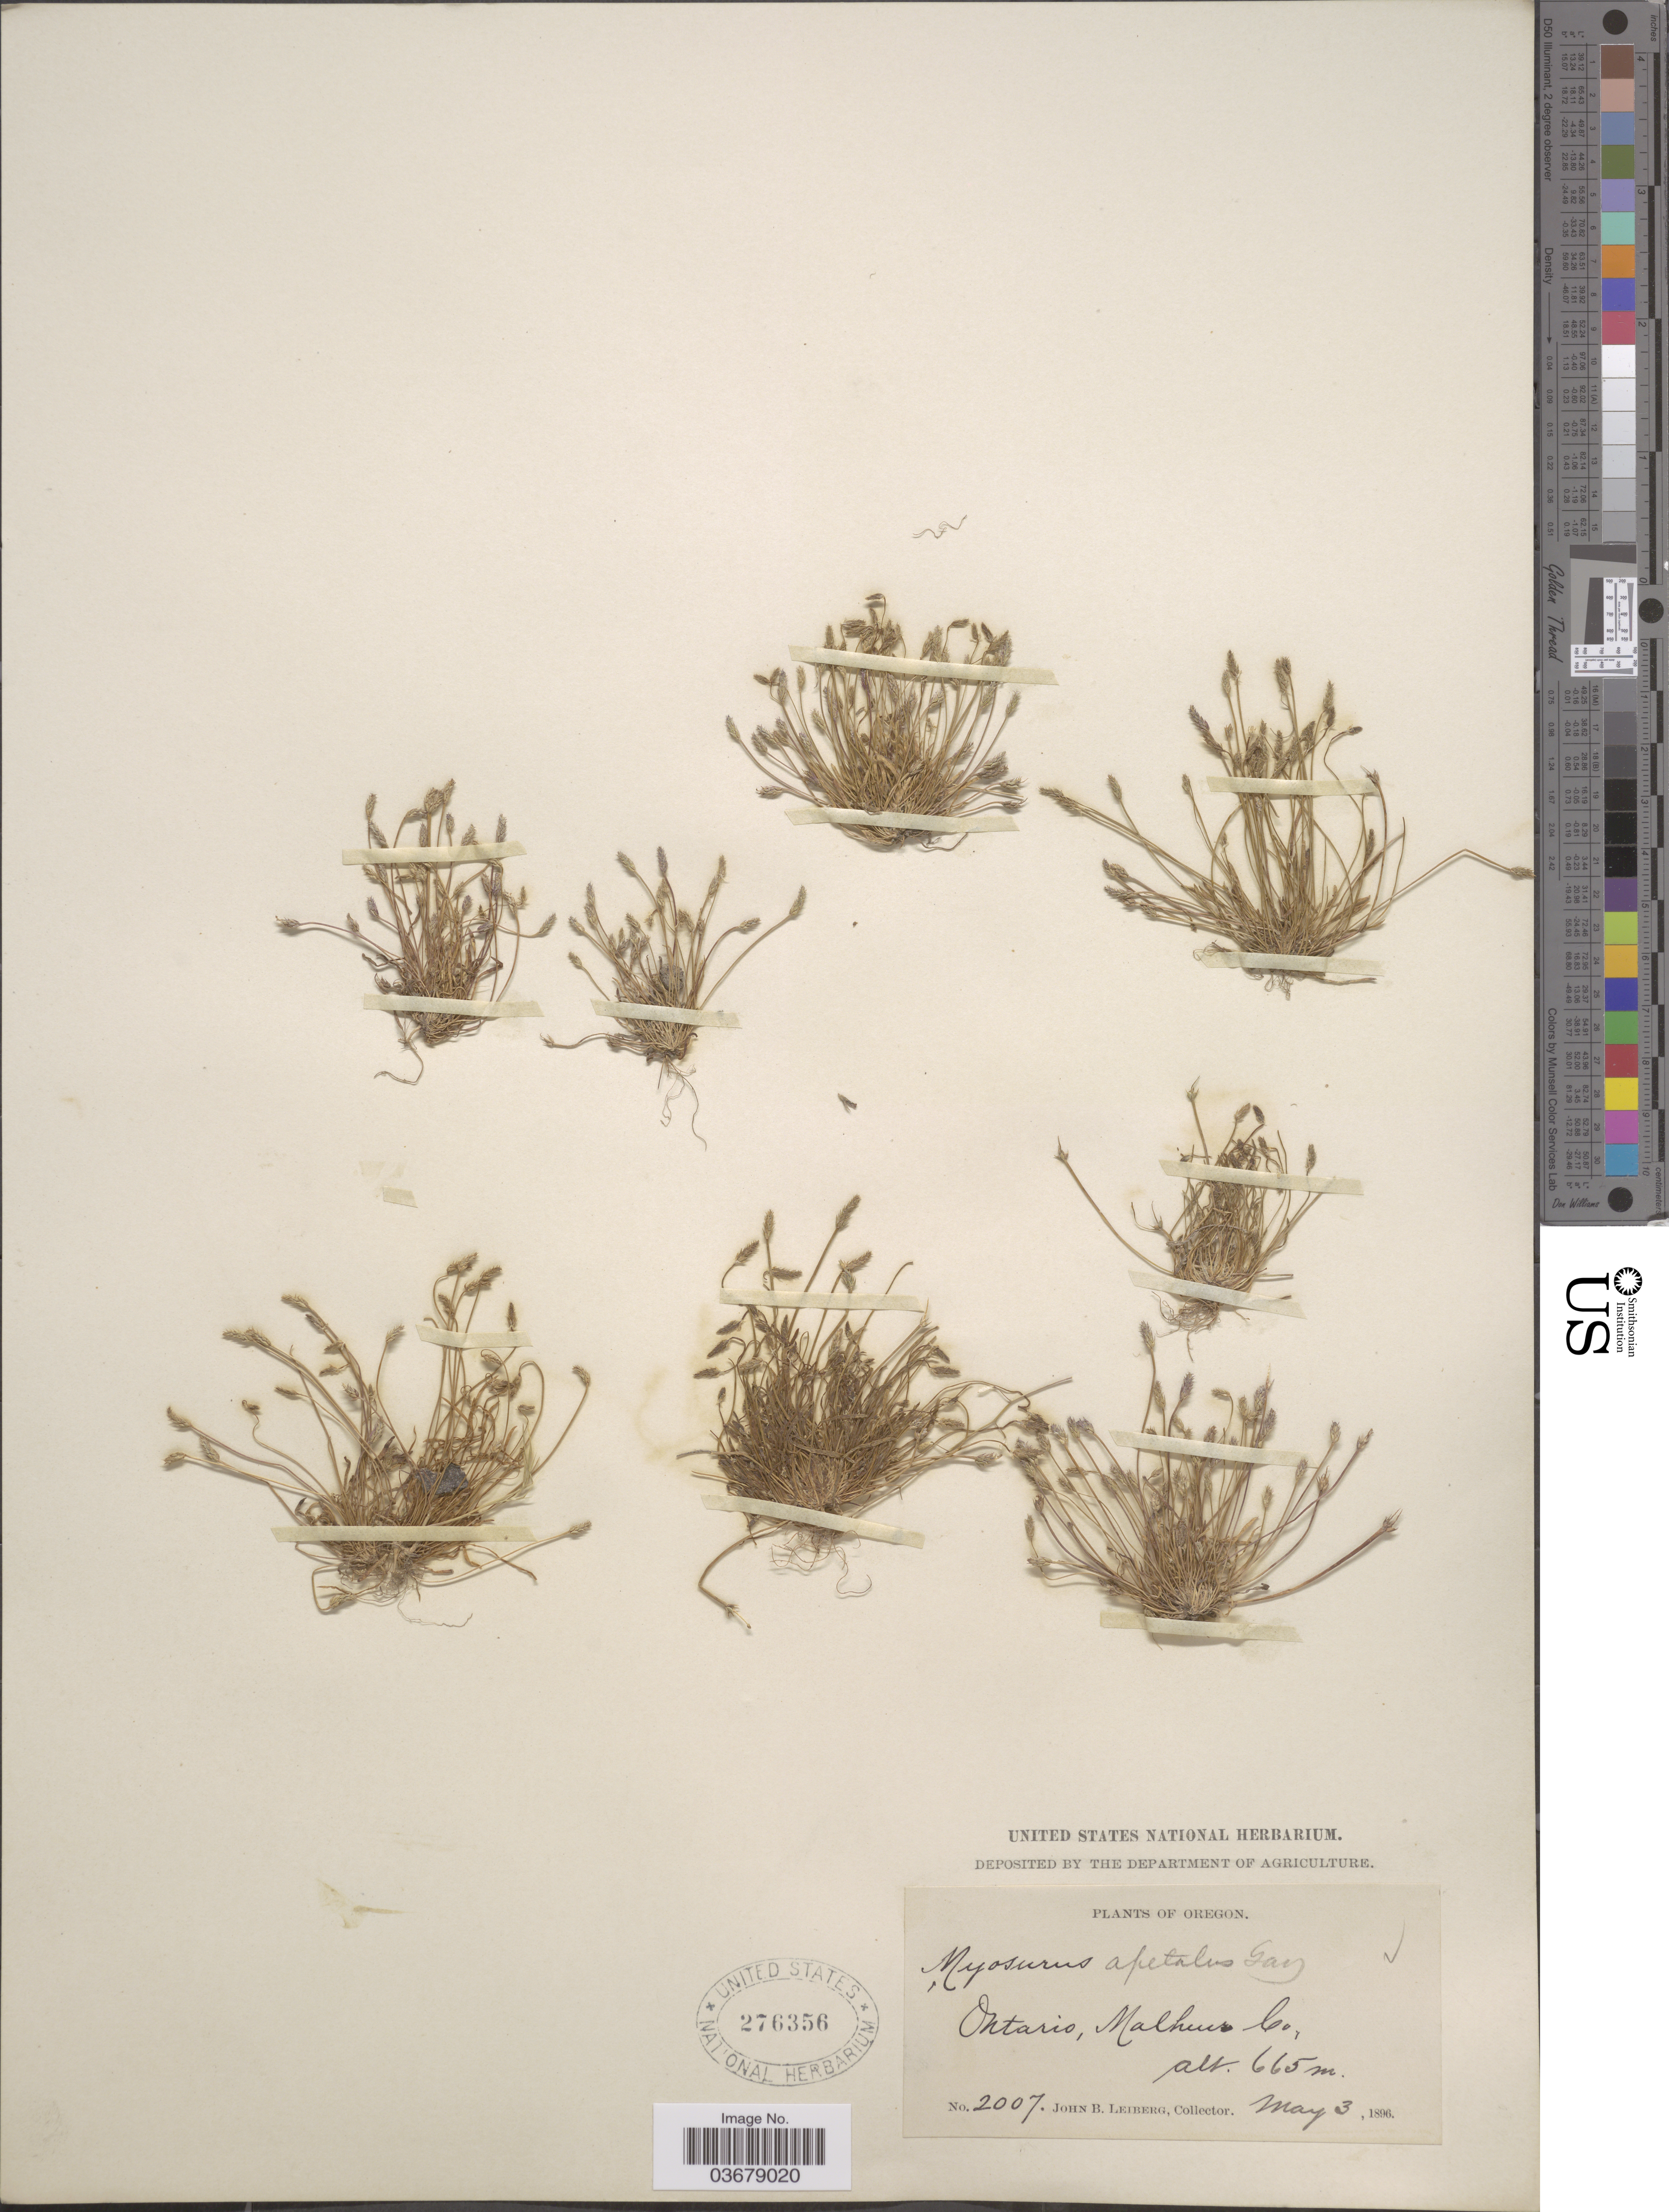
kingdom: Plantae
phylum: Tracheophyta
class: Magnoliopsida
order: Ranunculales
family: Ranunculaceae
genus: Myosurus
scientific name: Myosurus aristatus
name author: Benth.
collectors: J. B. Leiberg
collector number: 2007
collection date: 1896-04-03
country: United States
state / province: Oregon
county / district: Malheur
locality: Ontario, Malheur Co.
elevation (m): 665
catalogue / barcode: US 276356